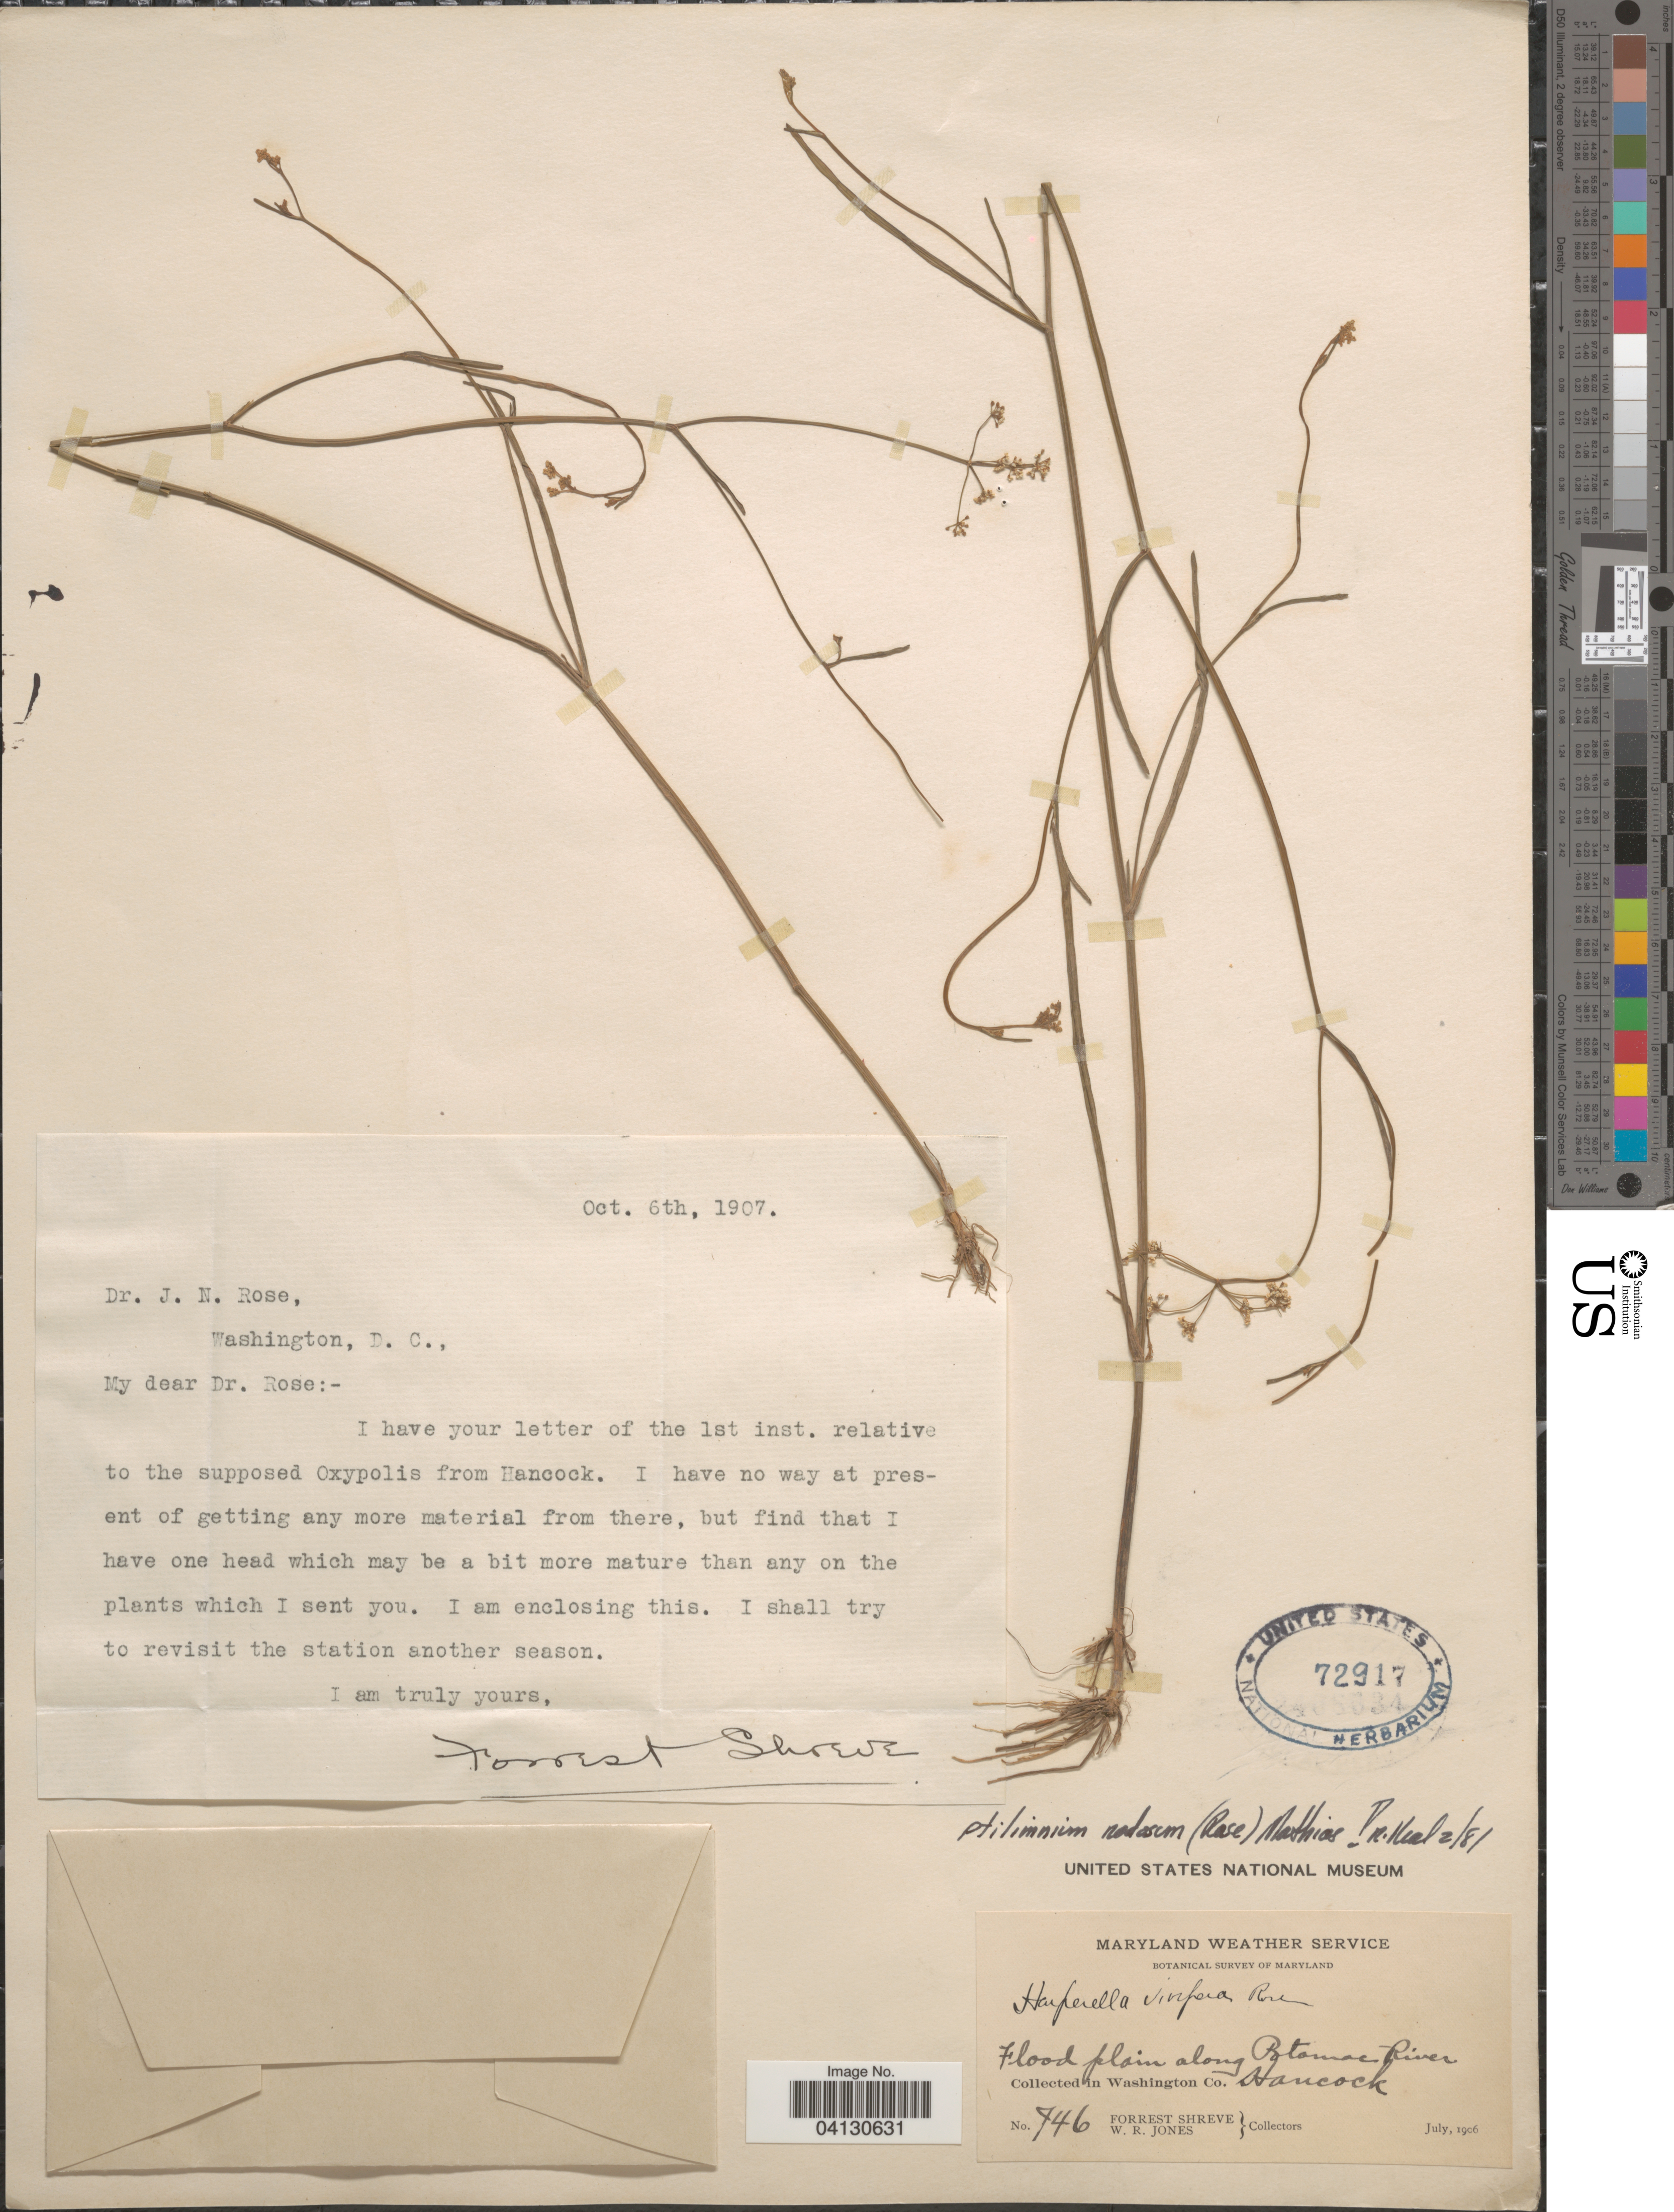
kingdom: Plantae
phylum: Tracheophyta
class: Magnoliopsida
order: Apiales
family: Apiaceae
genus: Harperella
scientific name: Harperella vivipara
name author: Rose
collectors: F. Shreve & W. R. Jones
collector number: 746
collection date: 1906-07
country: United States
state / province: Maryland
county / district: Washngton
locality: Botanical Survey of Maryland. Flood plain along Potomac River. Washington Co. Hancock.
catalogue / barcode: US 72917